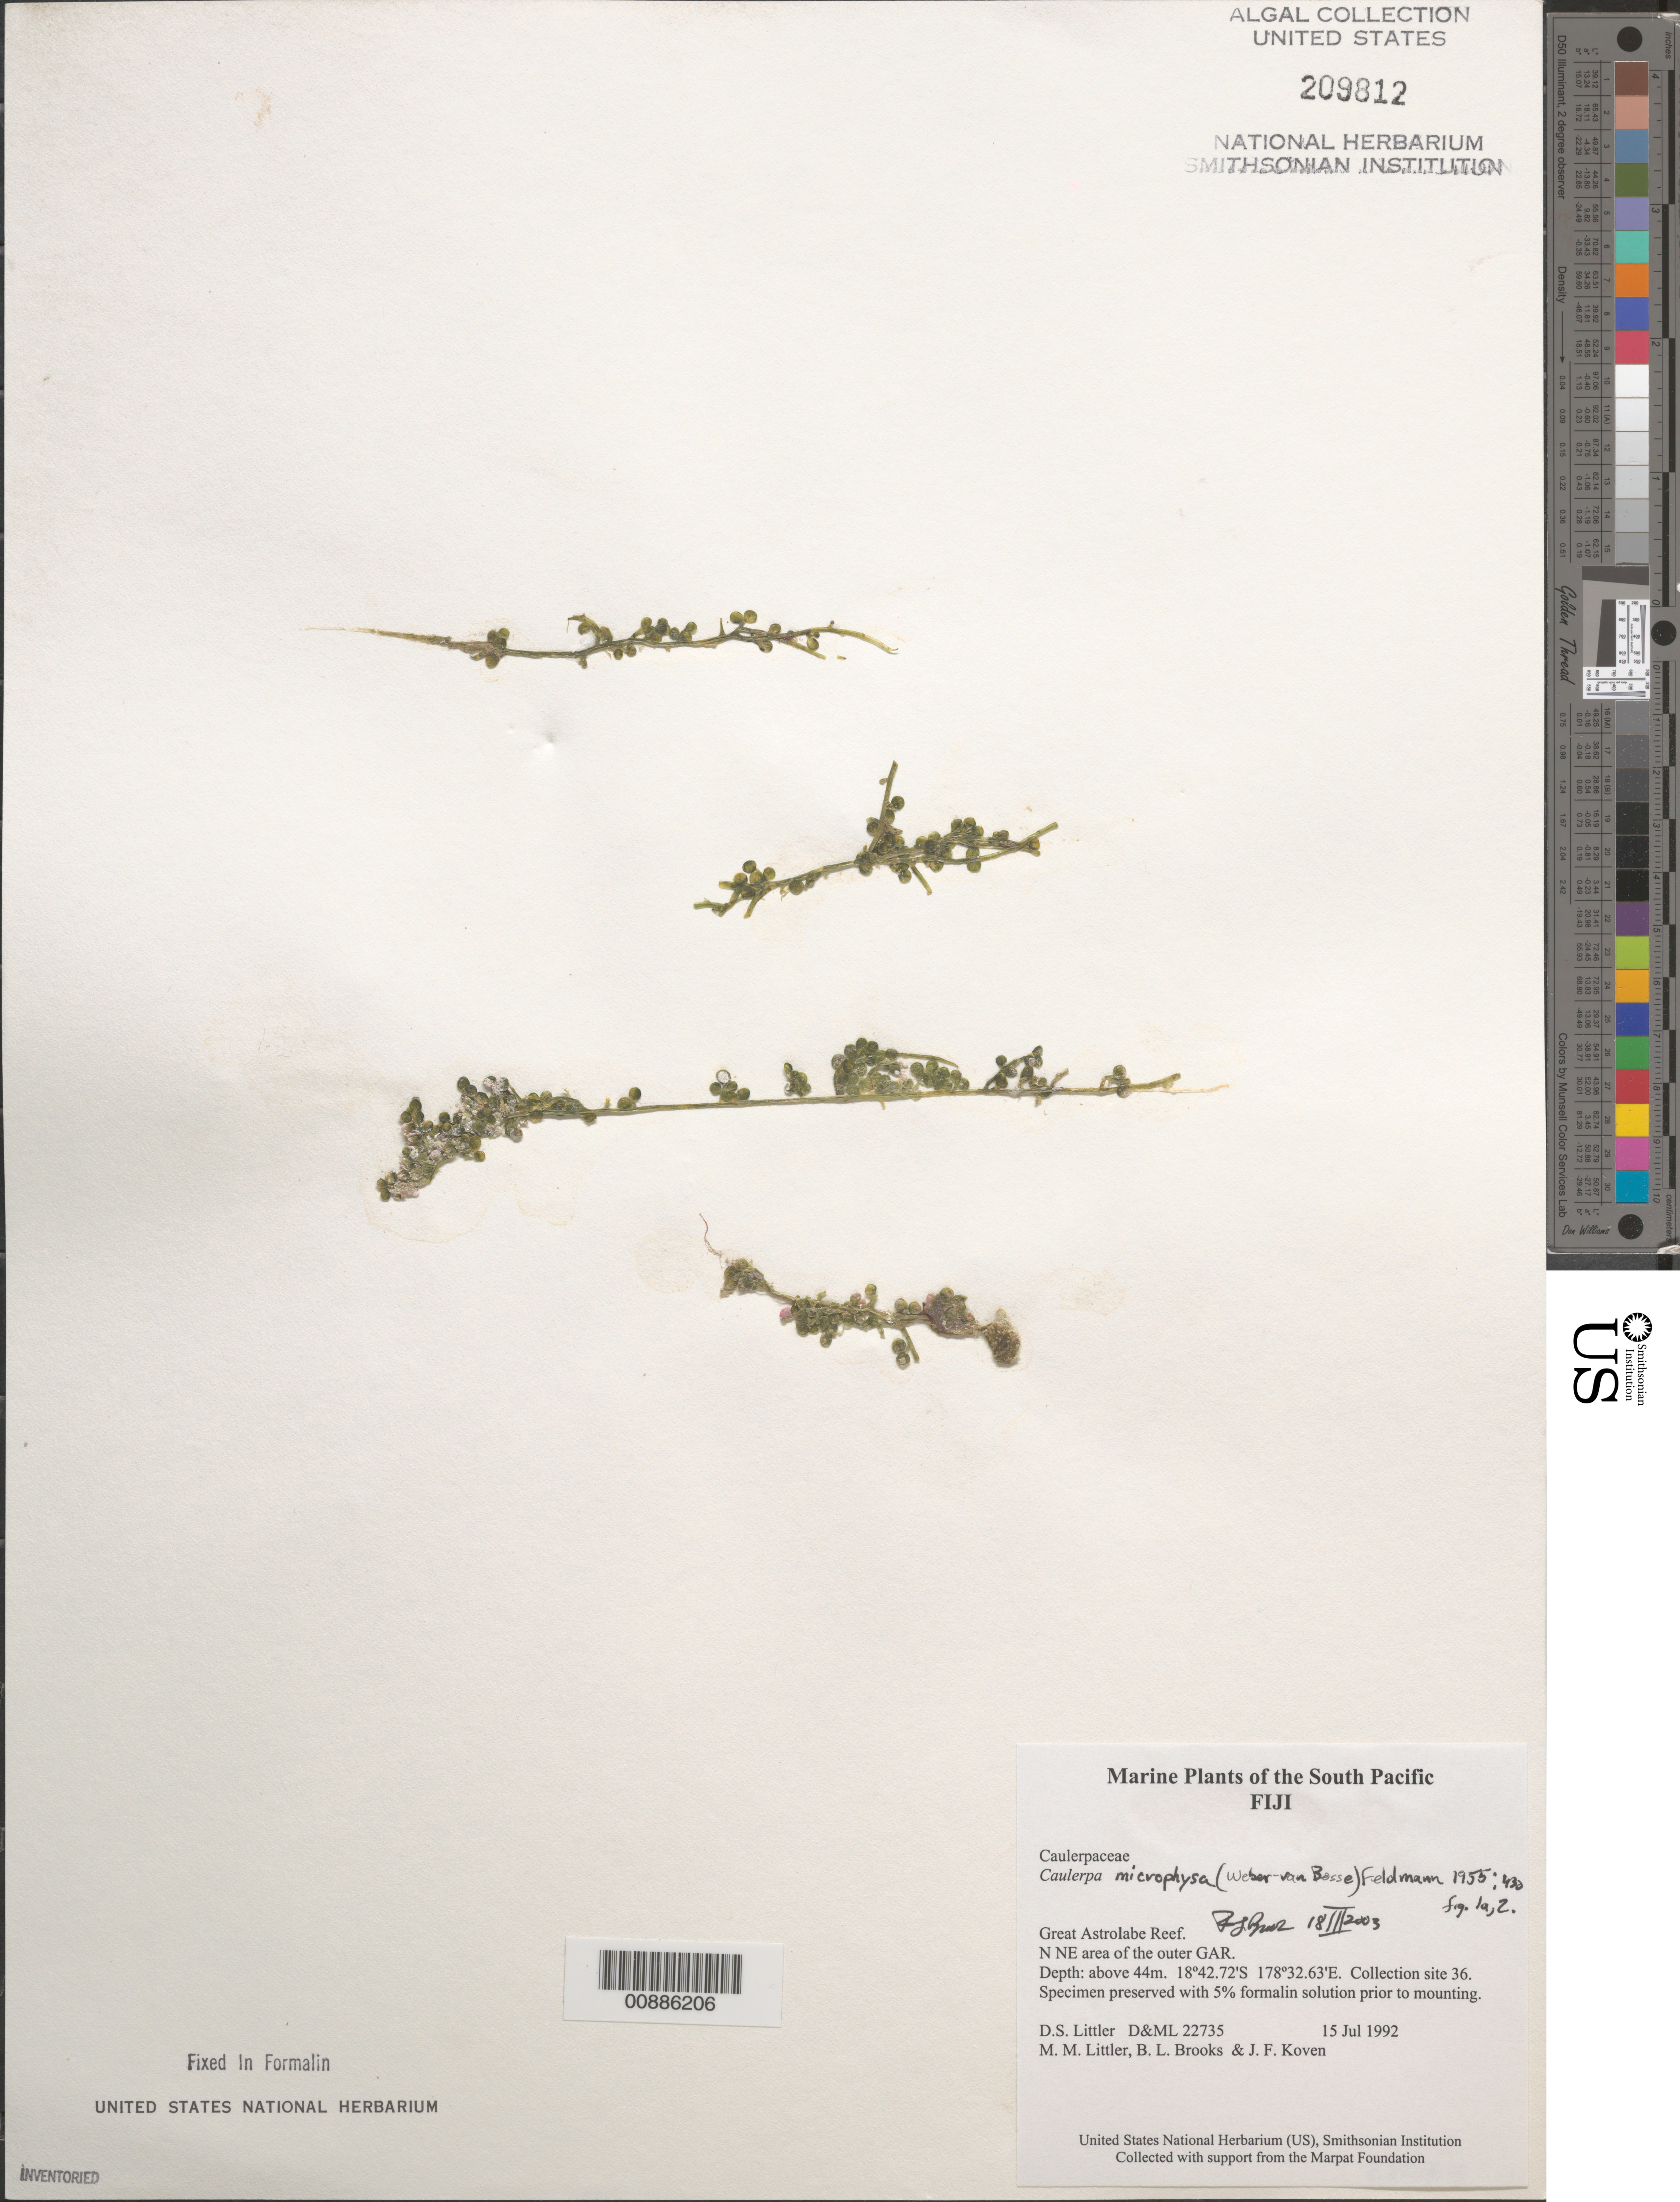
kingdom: Plantae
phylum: Chlorophyta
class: Ulvophyceae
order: Bryopsidales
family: Caulerpaceae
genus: Caulerpa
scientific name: Caulerpa microphysa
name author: (Weber Bosse) Feldmann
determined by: Brooks, B. L., (BOT), Smithsonian Institution - National Museum of Natural History (UNITED STATES)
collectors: D. S. Littler, M. M. Littler, B. Brooks & J. Koven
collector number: D&ML 22735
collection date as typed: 15 Jul 1992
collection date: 1992-07-15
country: Fiji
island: Great Astrolabe Reef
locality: Great Astrolabe Reef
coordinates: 18 42.72'S, 178 32.63'E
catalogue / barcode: US 209812